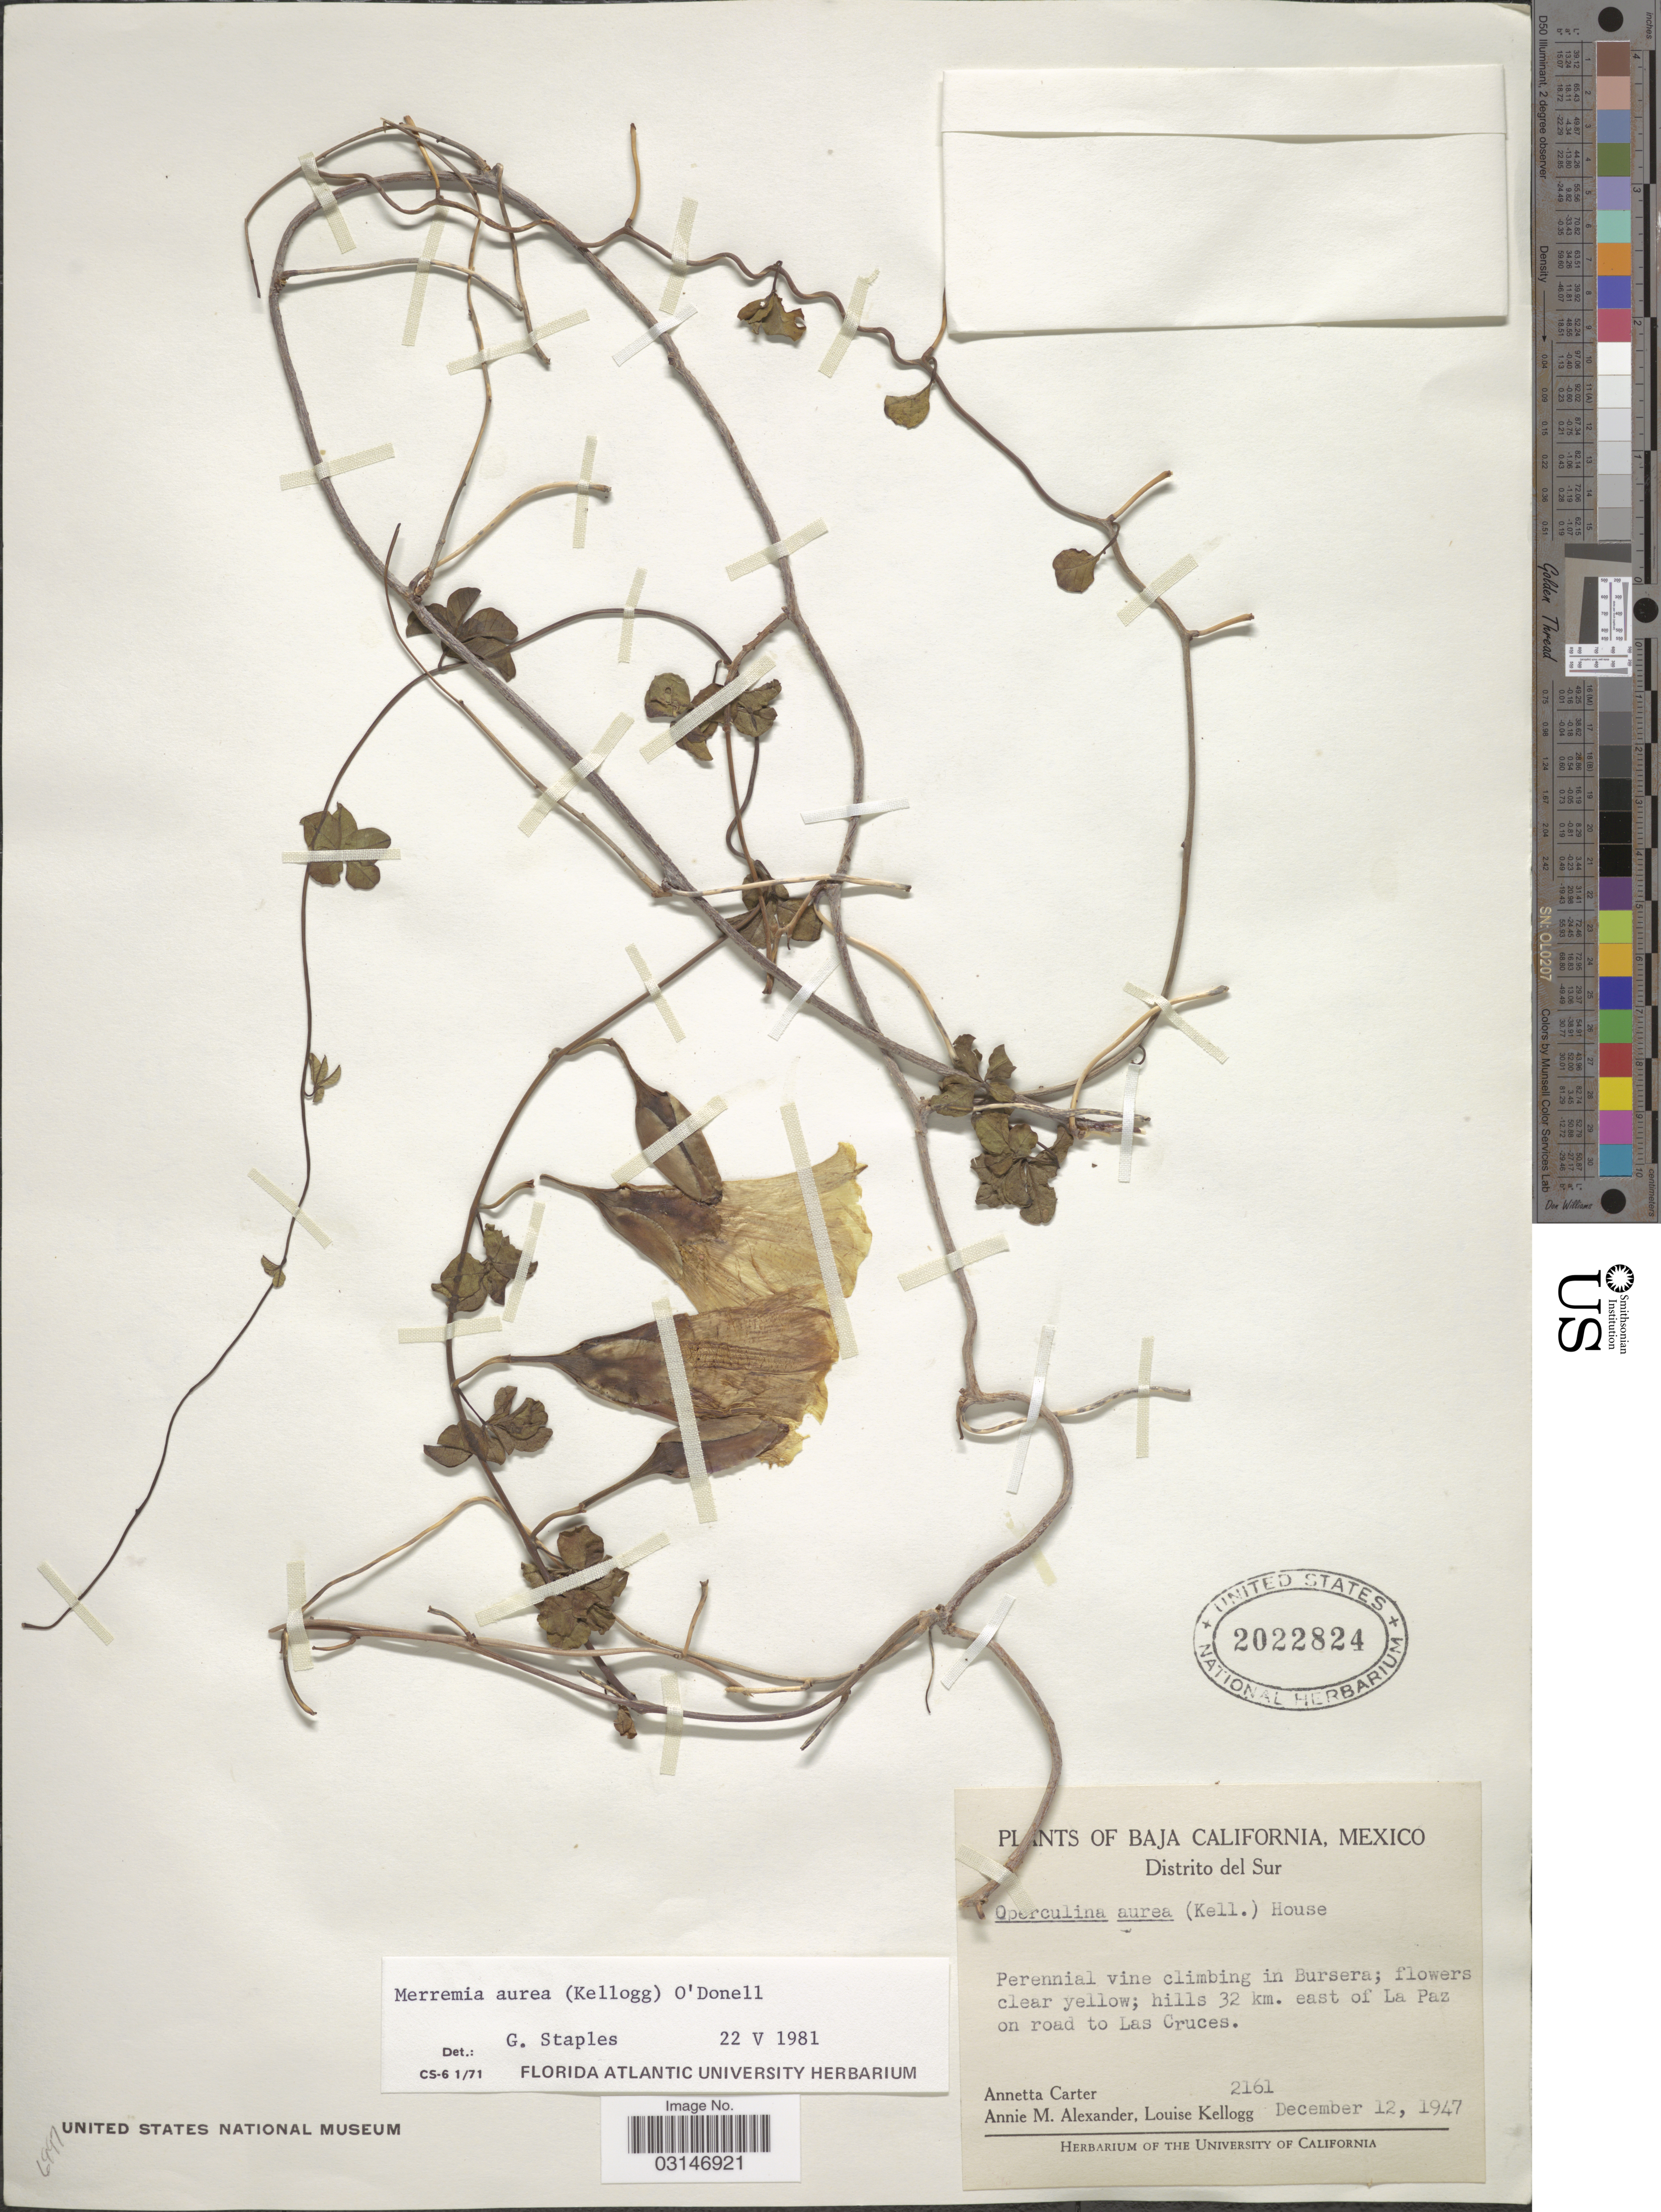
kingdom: Plantae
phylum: Tracheophyta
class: Magnoliopsida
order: Solanales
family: Convolvulaceae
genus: Distimake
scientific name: Distimake aureus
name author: (Kellogg) A. R. Simões & Staples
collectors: A. Carter, A. M. Alexander & L. Kellogg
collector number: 2161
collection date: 1947-12-12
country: Mexico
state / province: Baja California Sur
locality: Distrito del Sur, hills 32 km. east of La Paz on road to Las Cruces.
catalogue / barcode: US 2022824